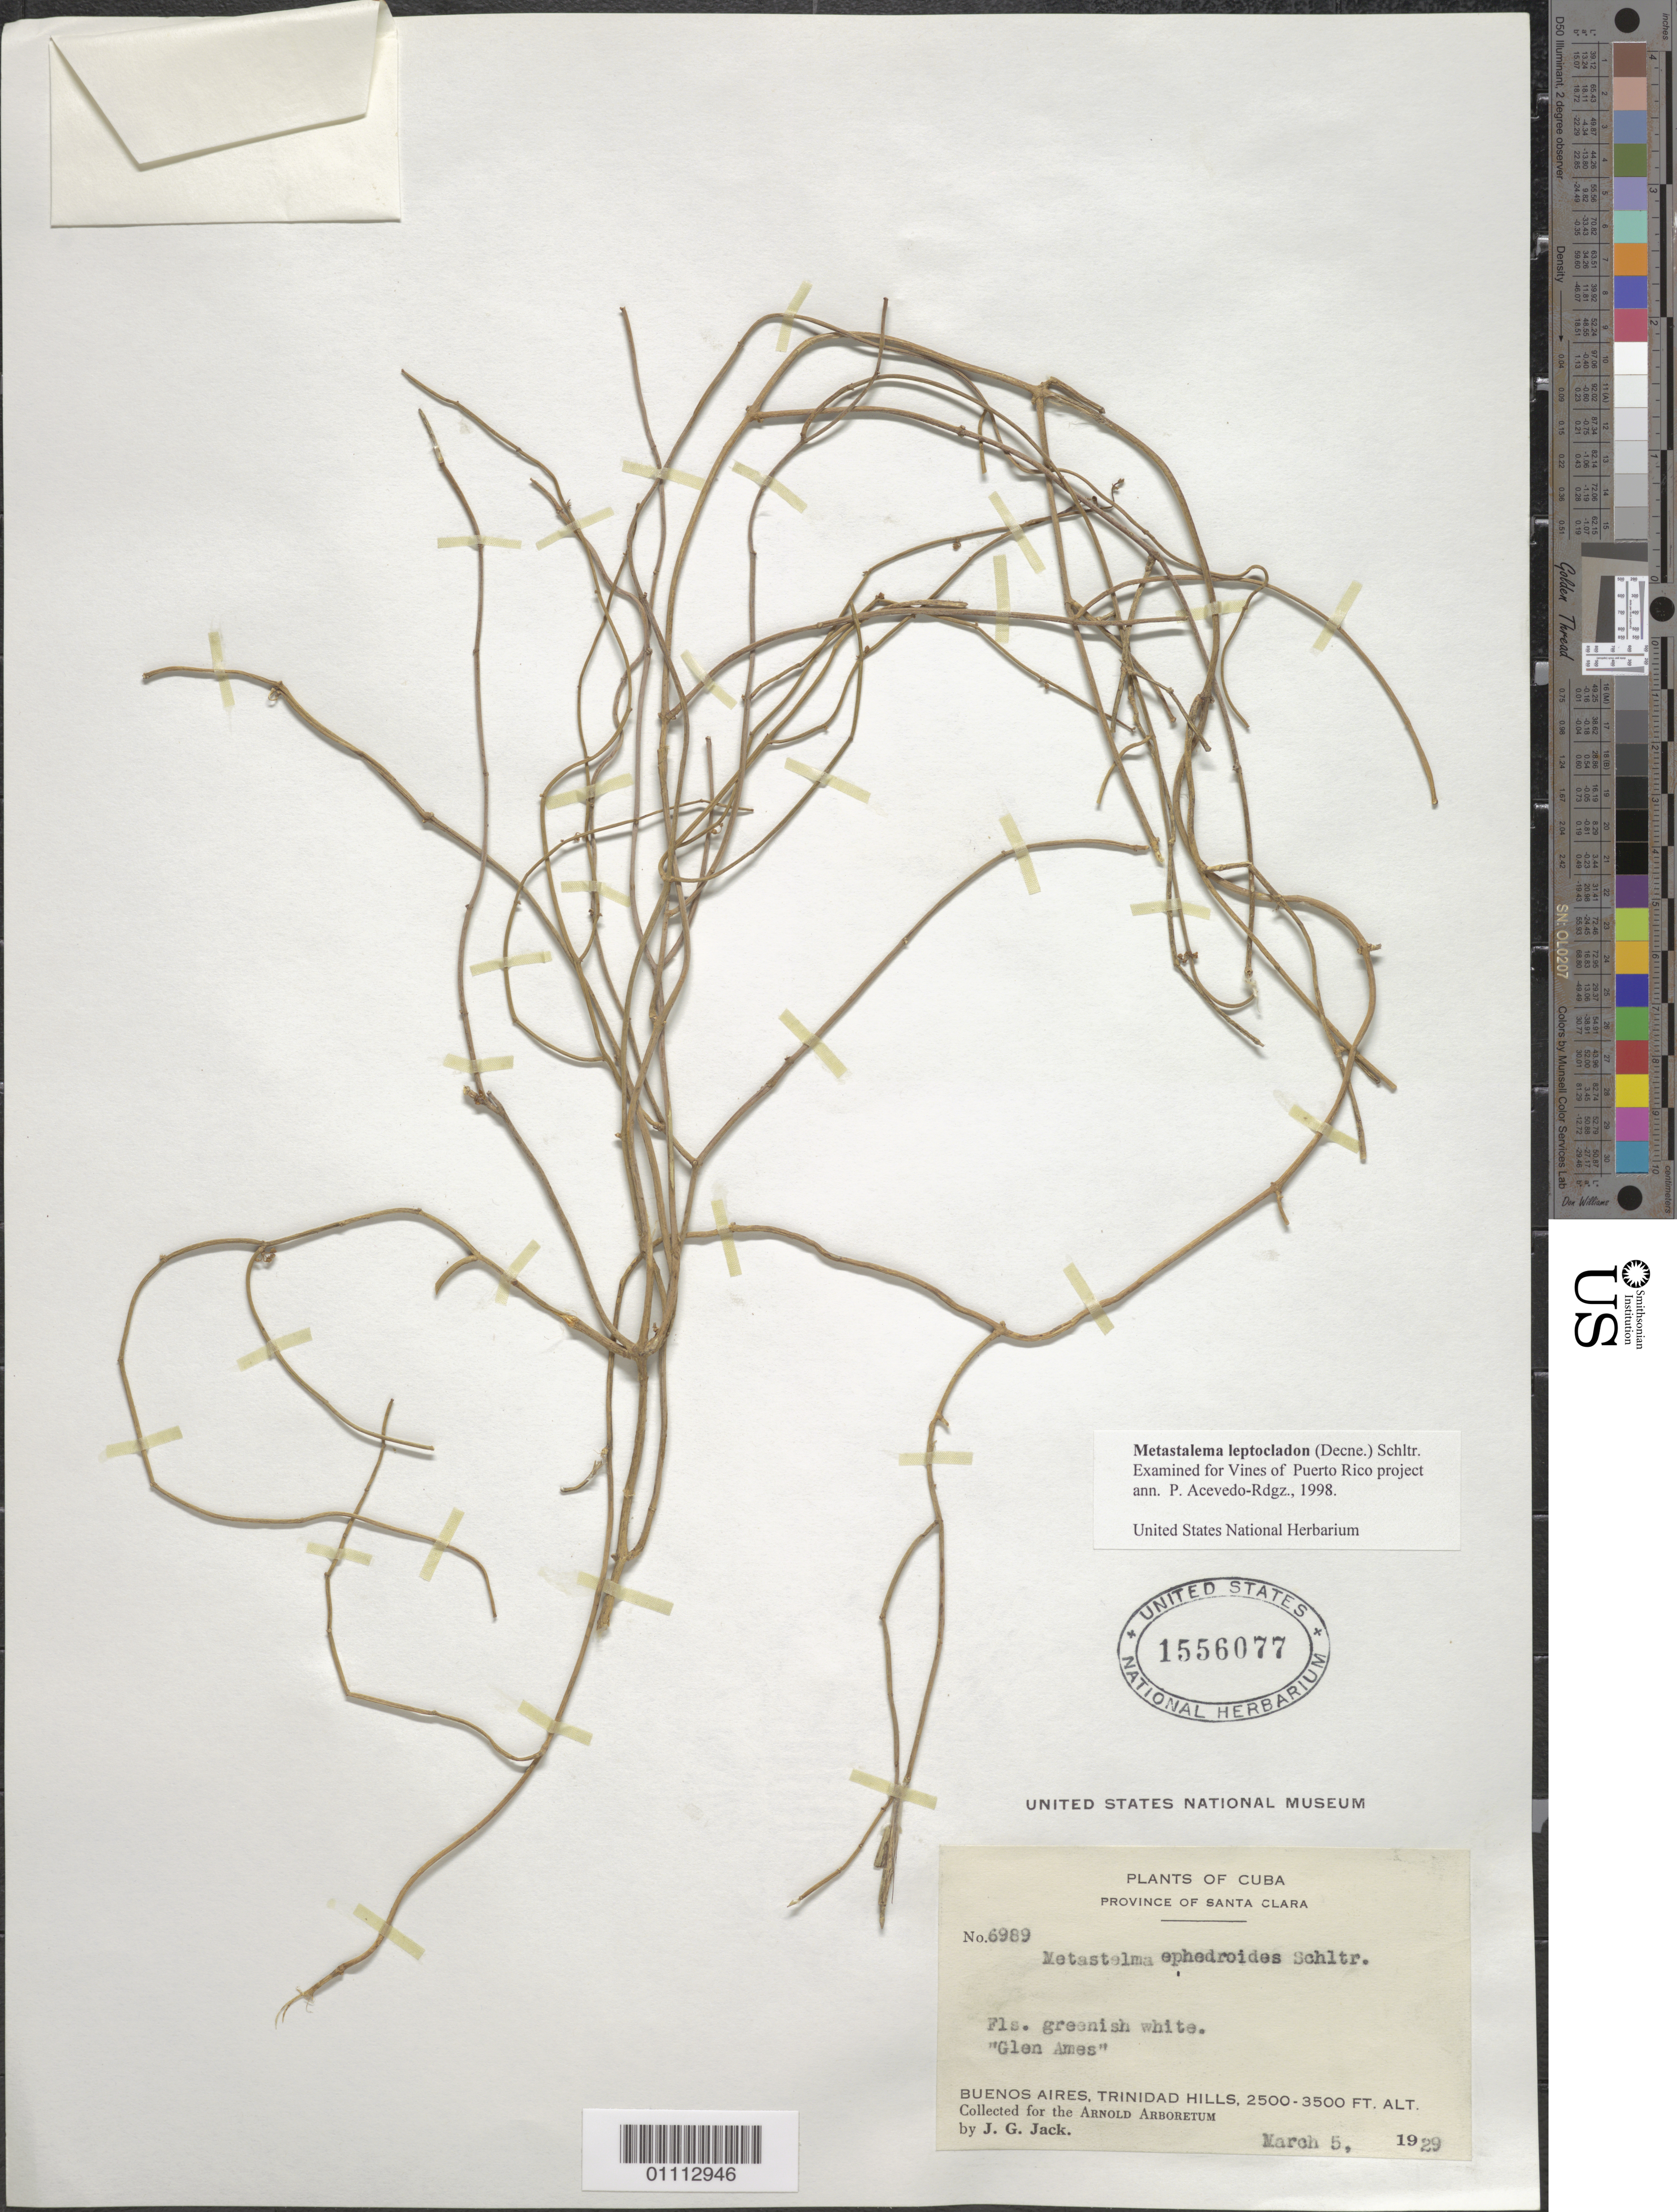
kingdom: Plantae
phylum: Tracheophyta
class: Magnoliopsida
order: Gentianales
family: Apocynaceae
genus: Metastelma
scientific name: Metastelma leptocladum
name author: (Decne.) Schltr.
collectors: J. G. Jack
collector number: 6989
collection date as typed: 05 Mar 1929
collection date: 1929-03-05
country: Cuba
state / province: Sancti Spiritus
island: Cuba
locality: Province of Santa Clara Beunos Aires, Trinidad Hills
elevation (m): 762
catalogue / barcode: US 1556077